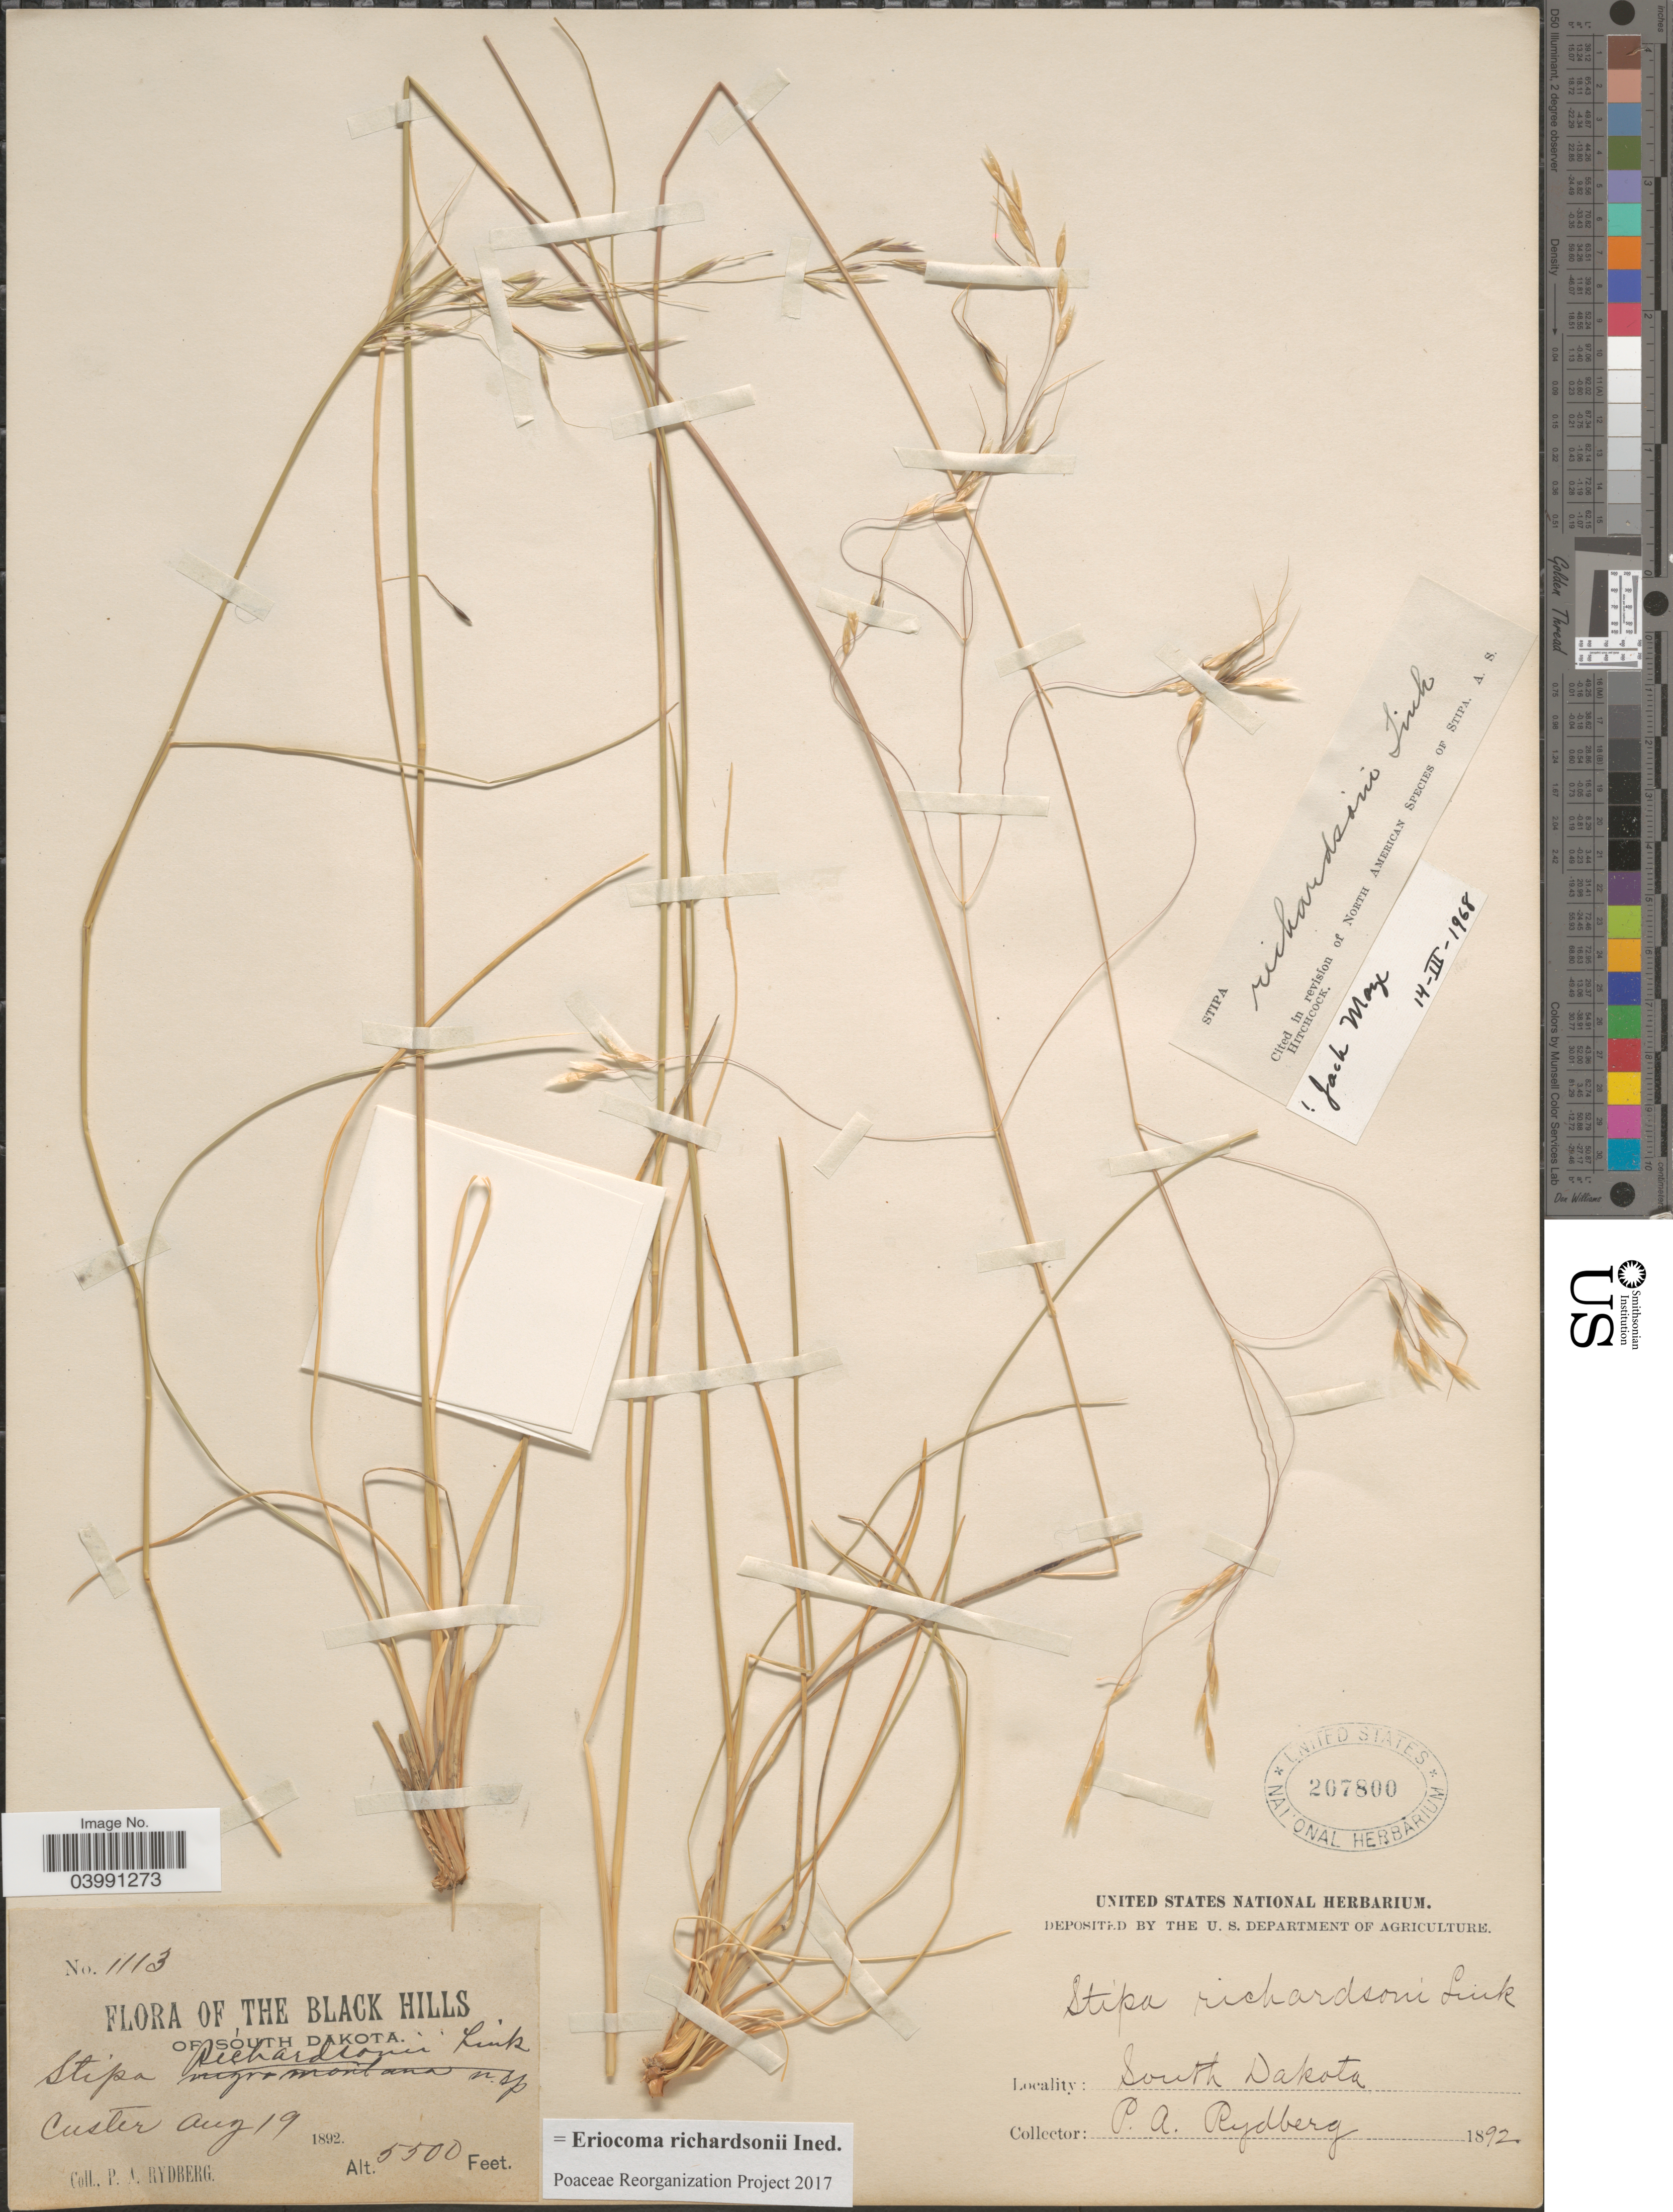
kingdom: Plantae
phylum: Tracheophyta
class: Liliopsida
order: Poales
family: Poaceae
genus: Eriocoma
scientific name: Eriocoma richardsonii ined.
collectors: P. A. Rydberg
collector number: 1113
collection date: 1892-08-19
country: United States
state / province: South Dakota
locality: The Black Hills. Custer.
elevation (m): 1676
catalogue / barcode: US 207800